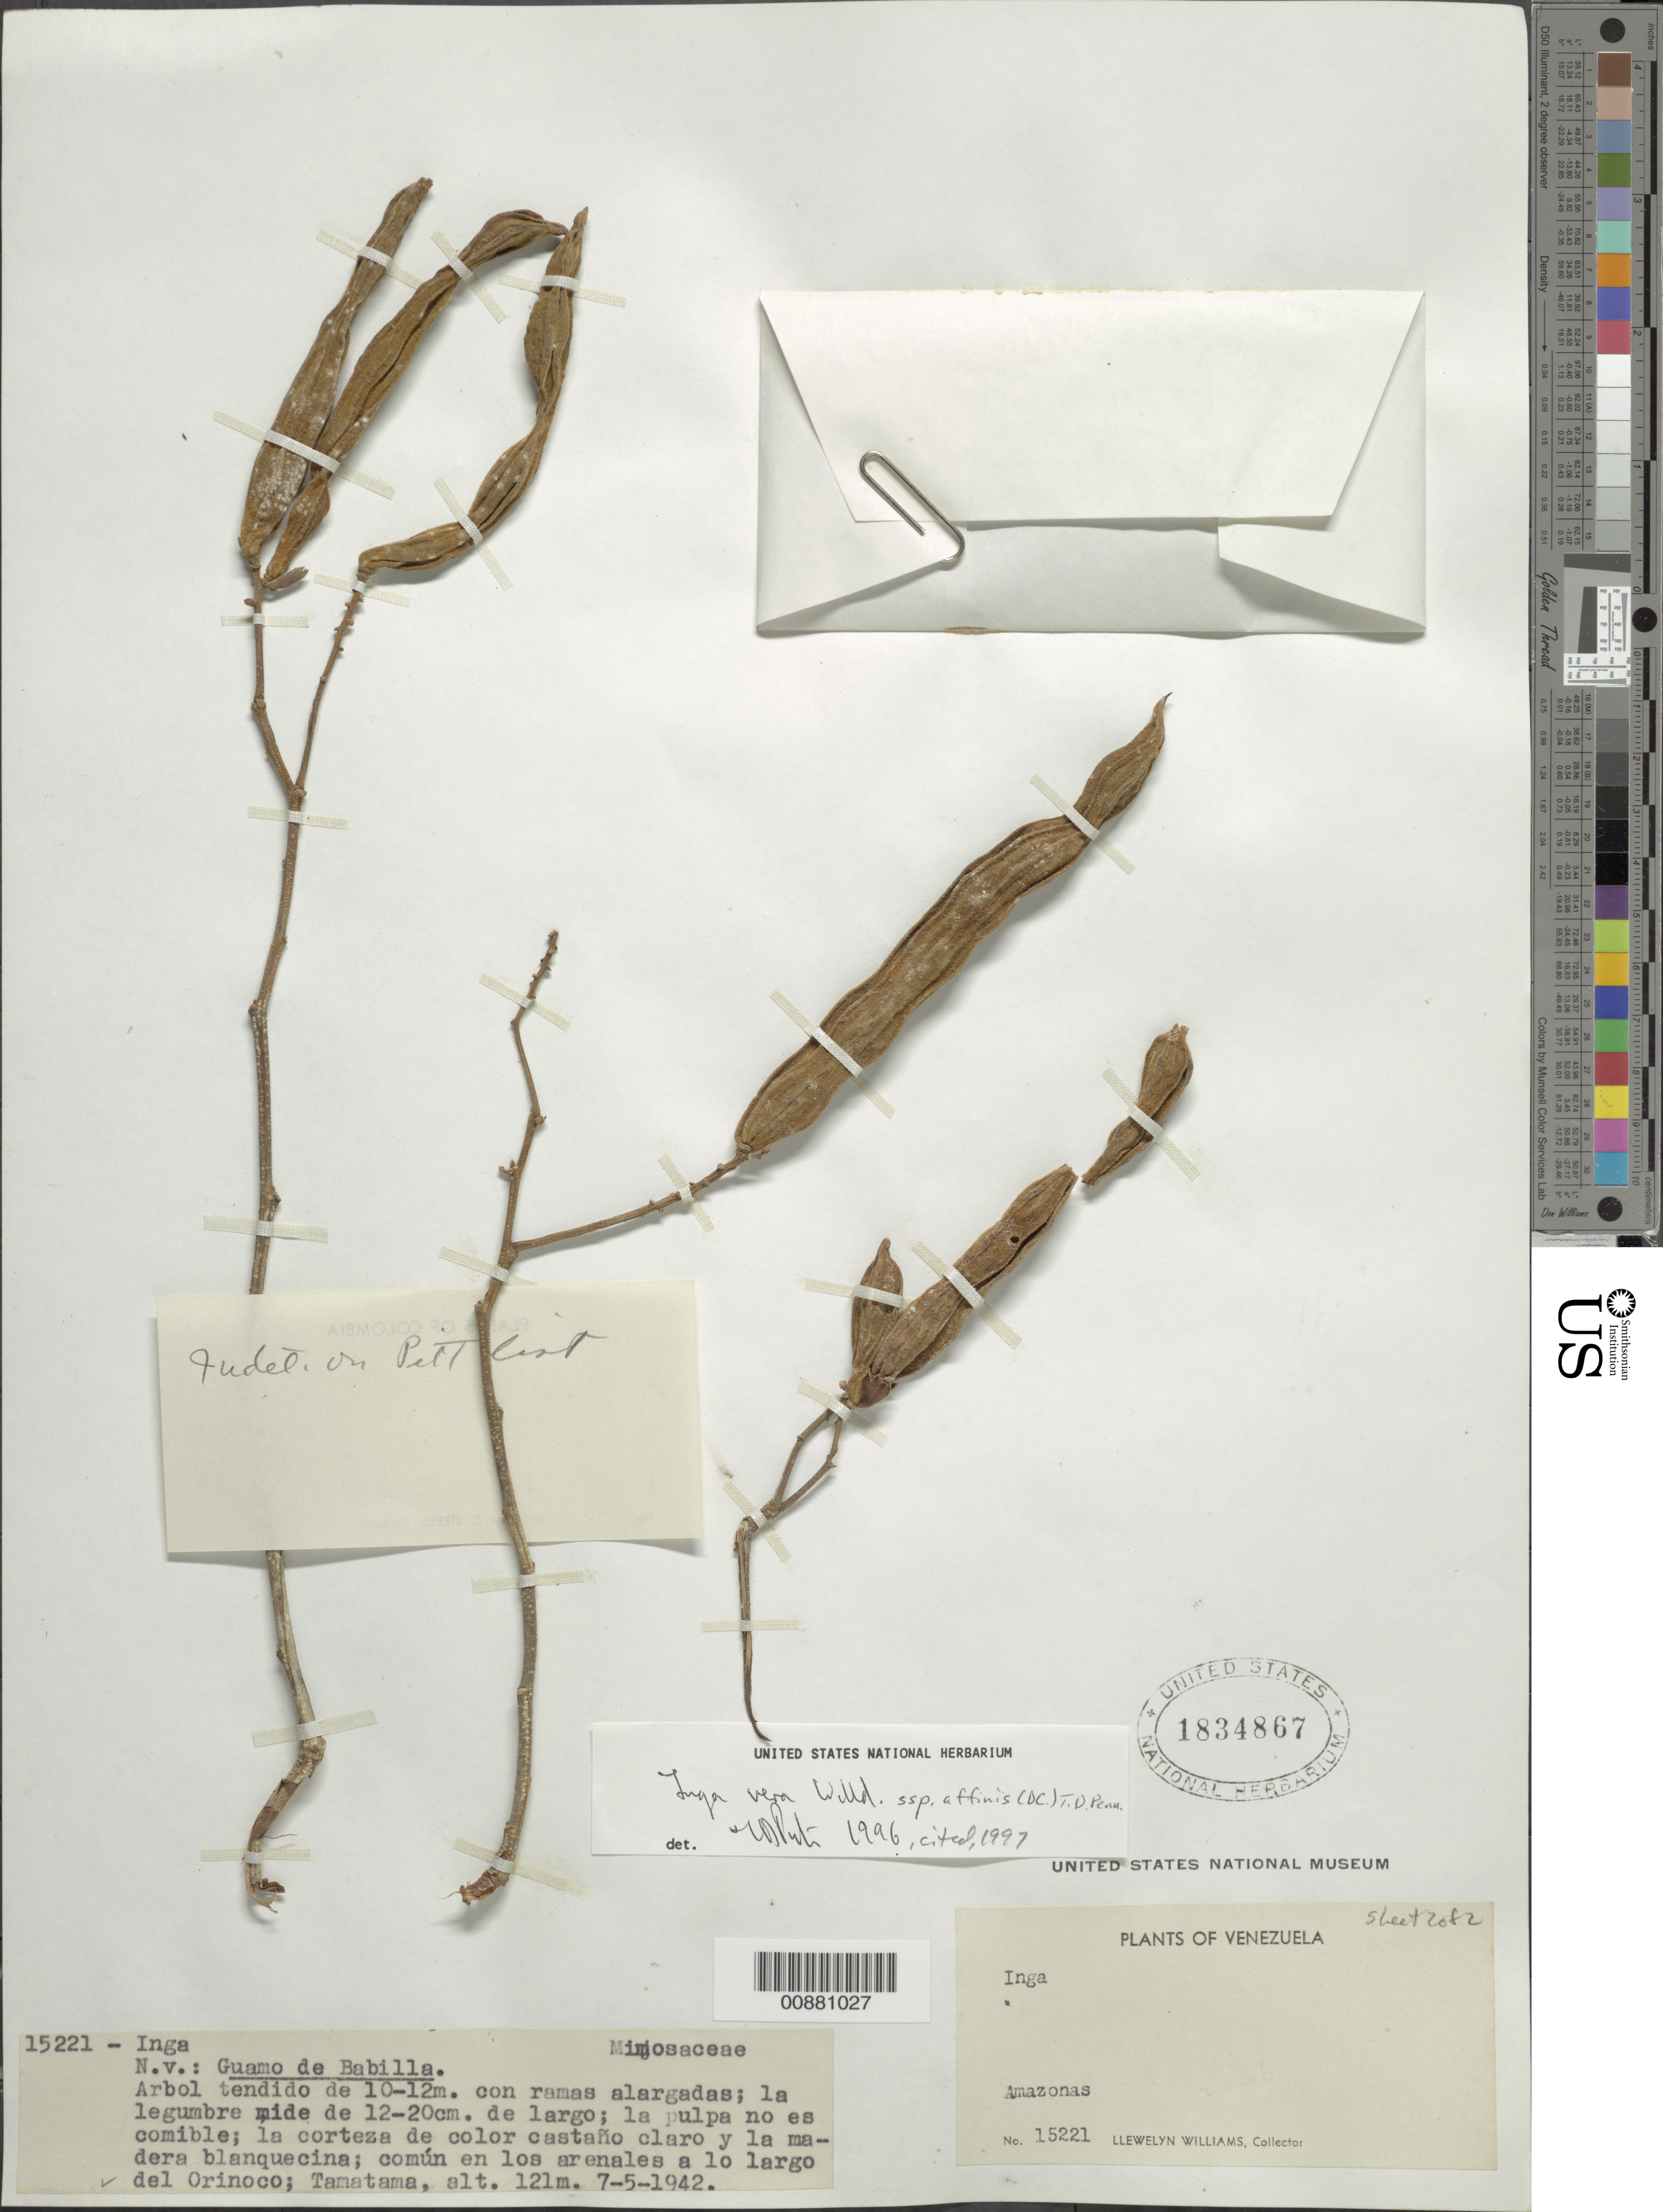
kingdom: Plantae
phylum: Tracheophyta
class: Magnoliopsida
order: Fabales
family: Fabaceae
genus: Inga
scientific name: Inga vera subsp. affinis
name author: (DC.) T.D. Penn.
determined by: Pennington, T. D., (K)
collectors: Ll. Williams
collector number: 15221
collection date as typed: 7-May-42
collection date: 1942-05-07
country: Venezuela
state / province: Bolívar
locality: Tamatama, Alto Río Orinoco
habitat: Arenales a lo largo del rio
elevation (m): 121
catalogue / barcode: US 1834867